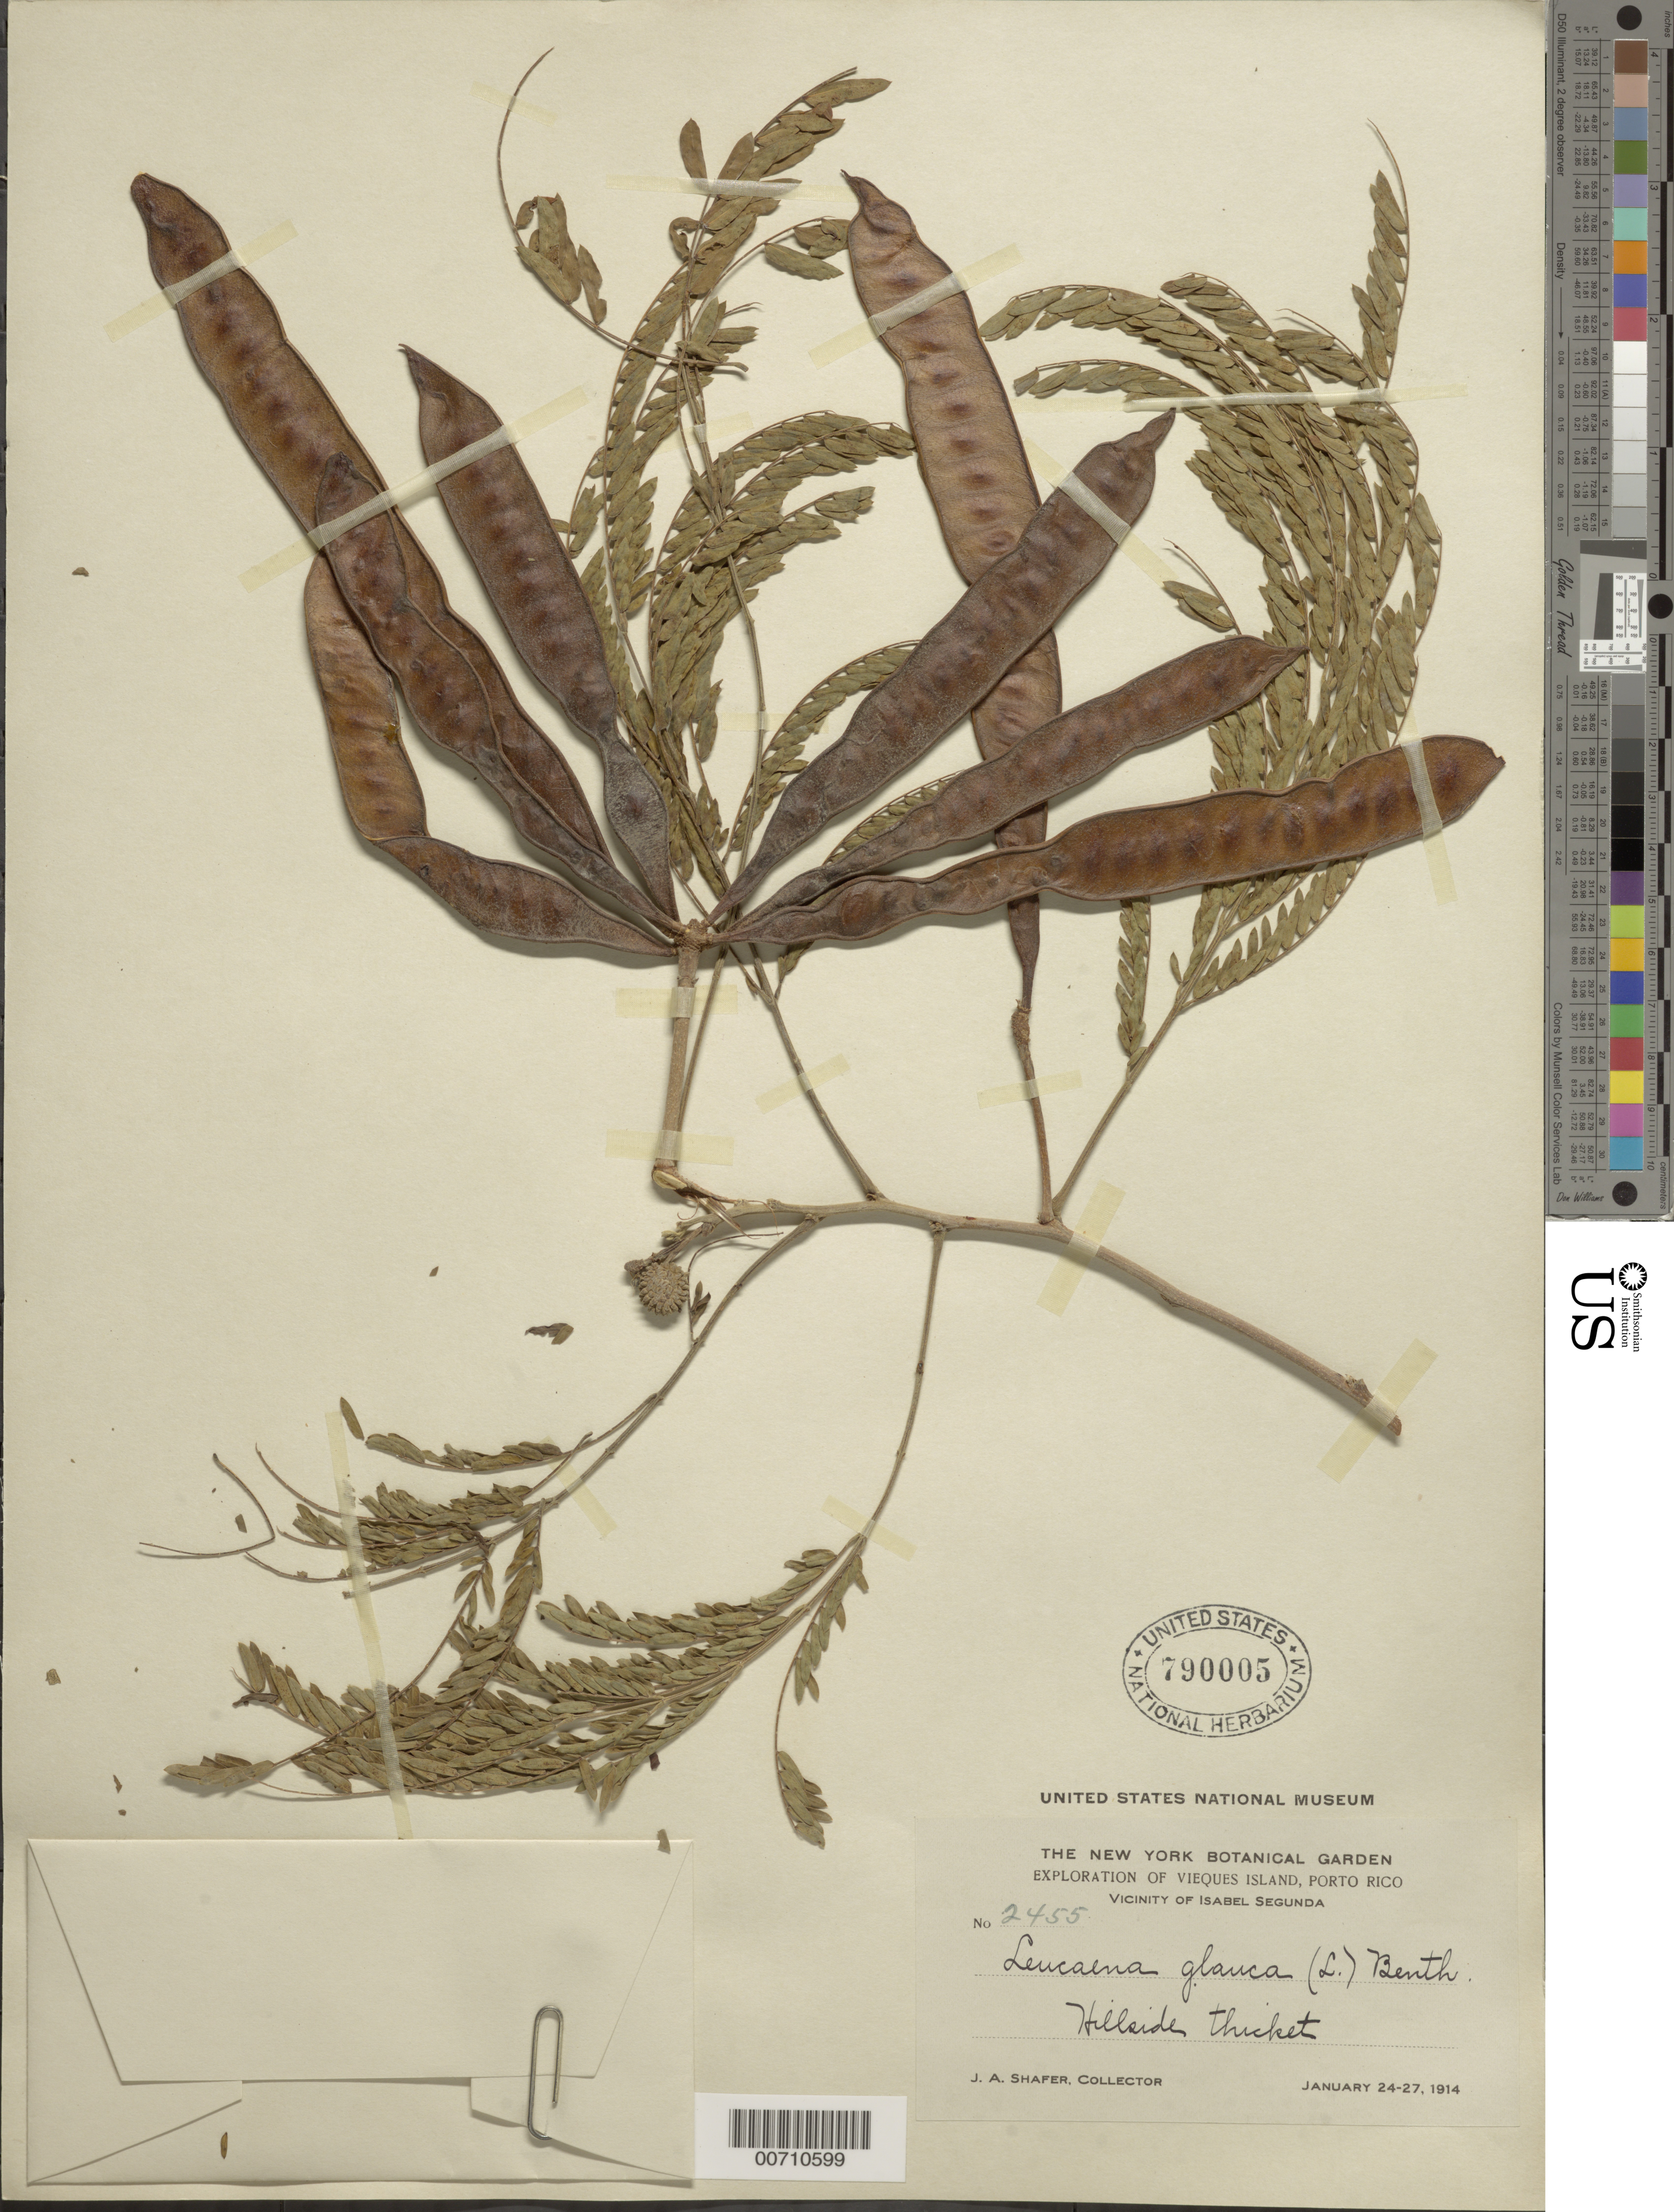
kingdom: Plantae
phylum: Tracheophyta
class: Magnoliopsida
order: Fabales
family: Fabaceae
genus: Leucaena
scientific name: Leucaena leucocephala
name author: (Lam.) de Wit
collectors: J. A. Shafer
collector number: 2455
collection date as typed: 24 Jan 1914 to 27 Jan 1914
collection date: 1914-01-24/1914-01-27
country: Puerto Rico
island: Vieques Island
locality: Isabel Segunda, vic of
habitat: Hillside thicket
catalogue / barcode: US 790005